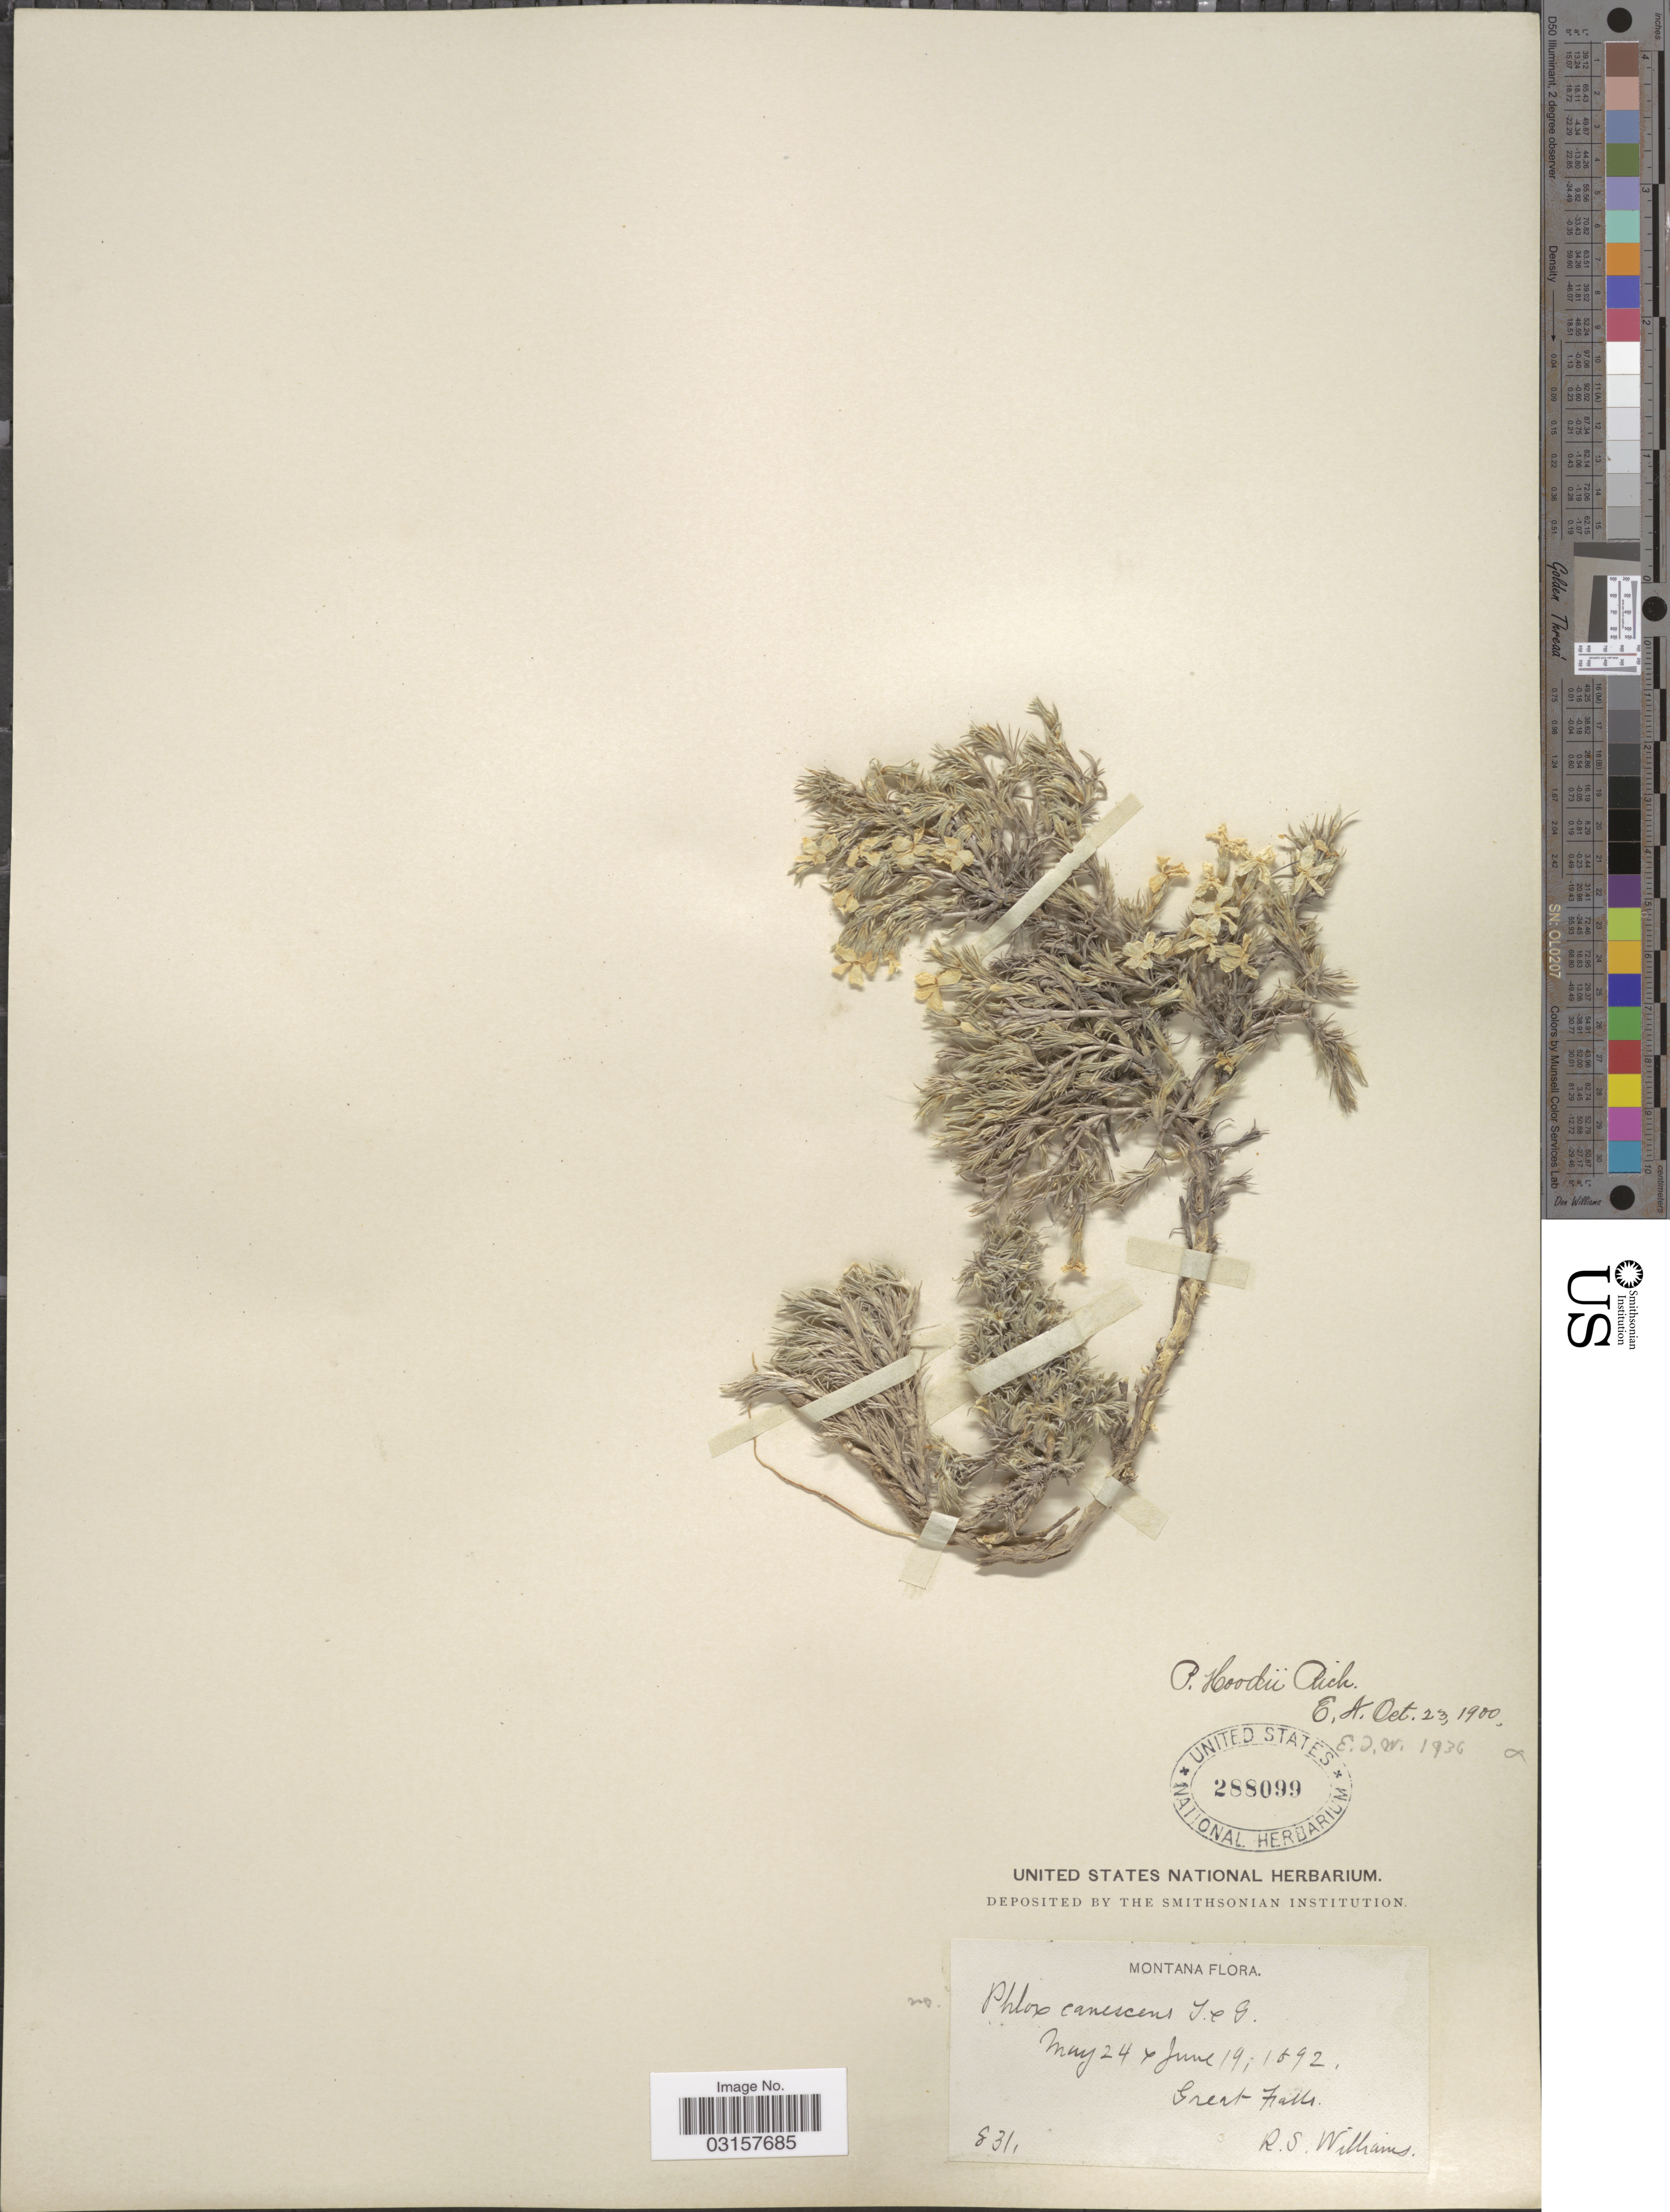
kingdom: Plantae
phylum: Tracheophyta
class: Magnoliopsida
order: Ericales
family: Polemoniaceae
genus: Phlox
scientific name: Phlox hoodii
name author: Richardson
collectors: R. S. Williams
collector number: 831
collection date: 1892-05-24/1892-06-19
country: United States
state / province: Montana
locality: Great Falls.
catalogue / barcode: US 288099